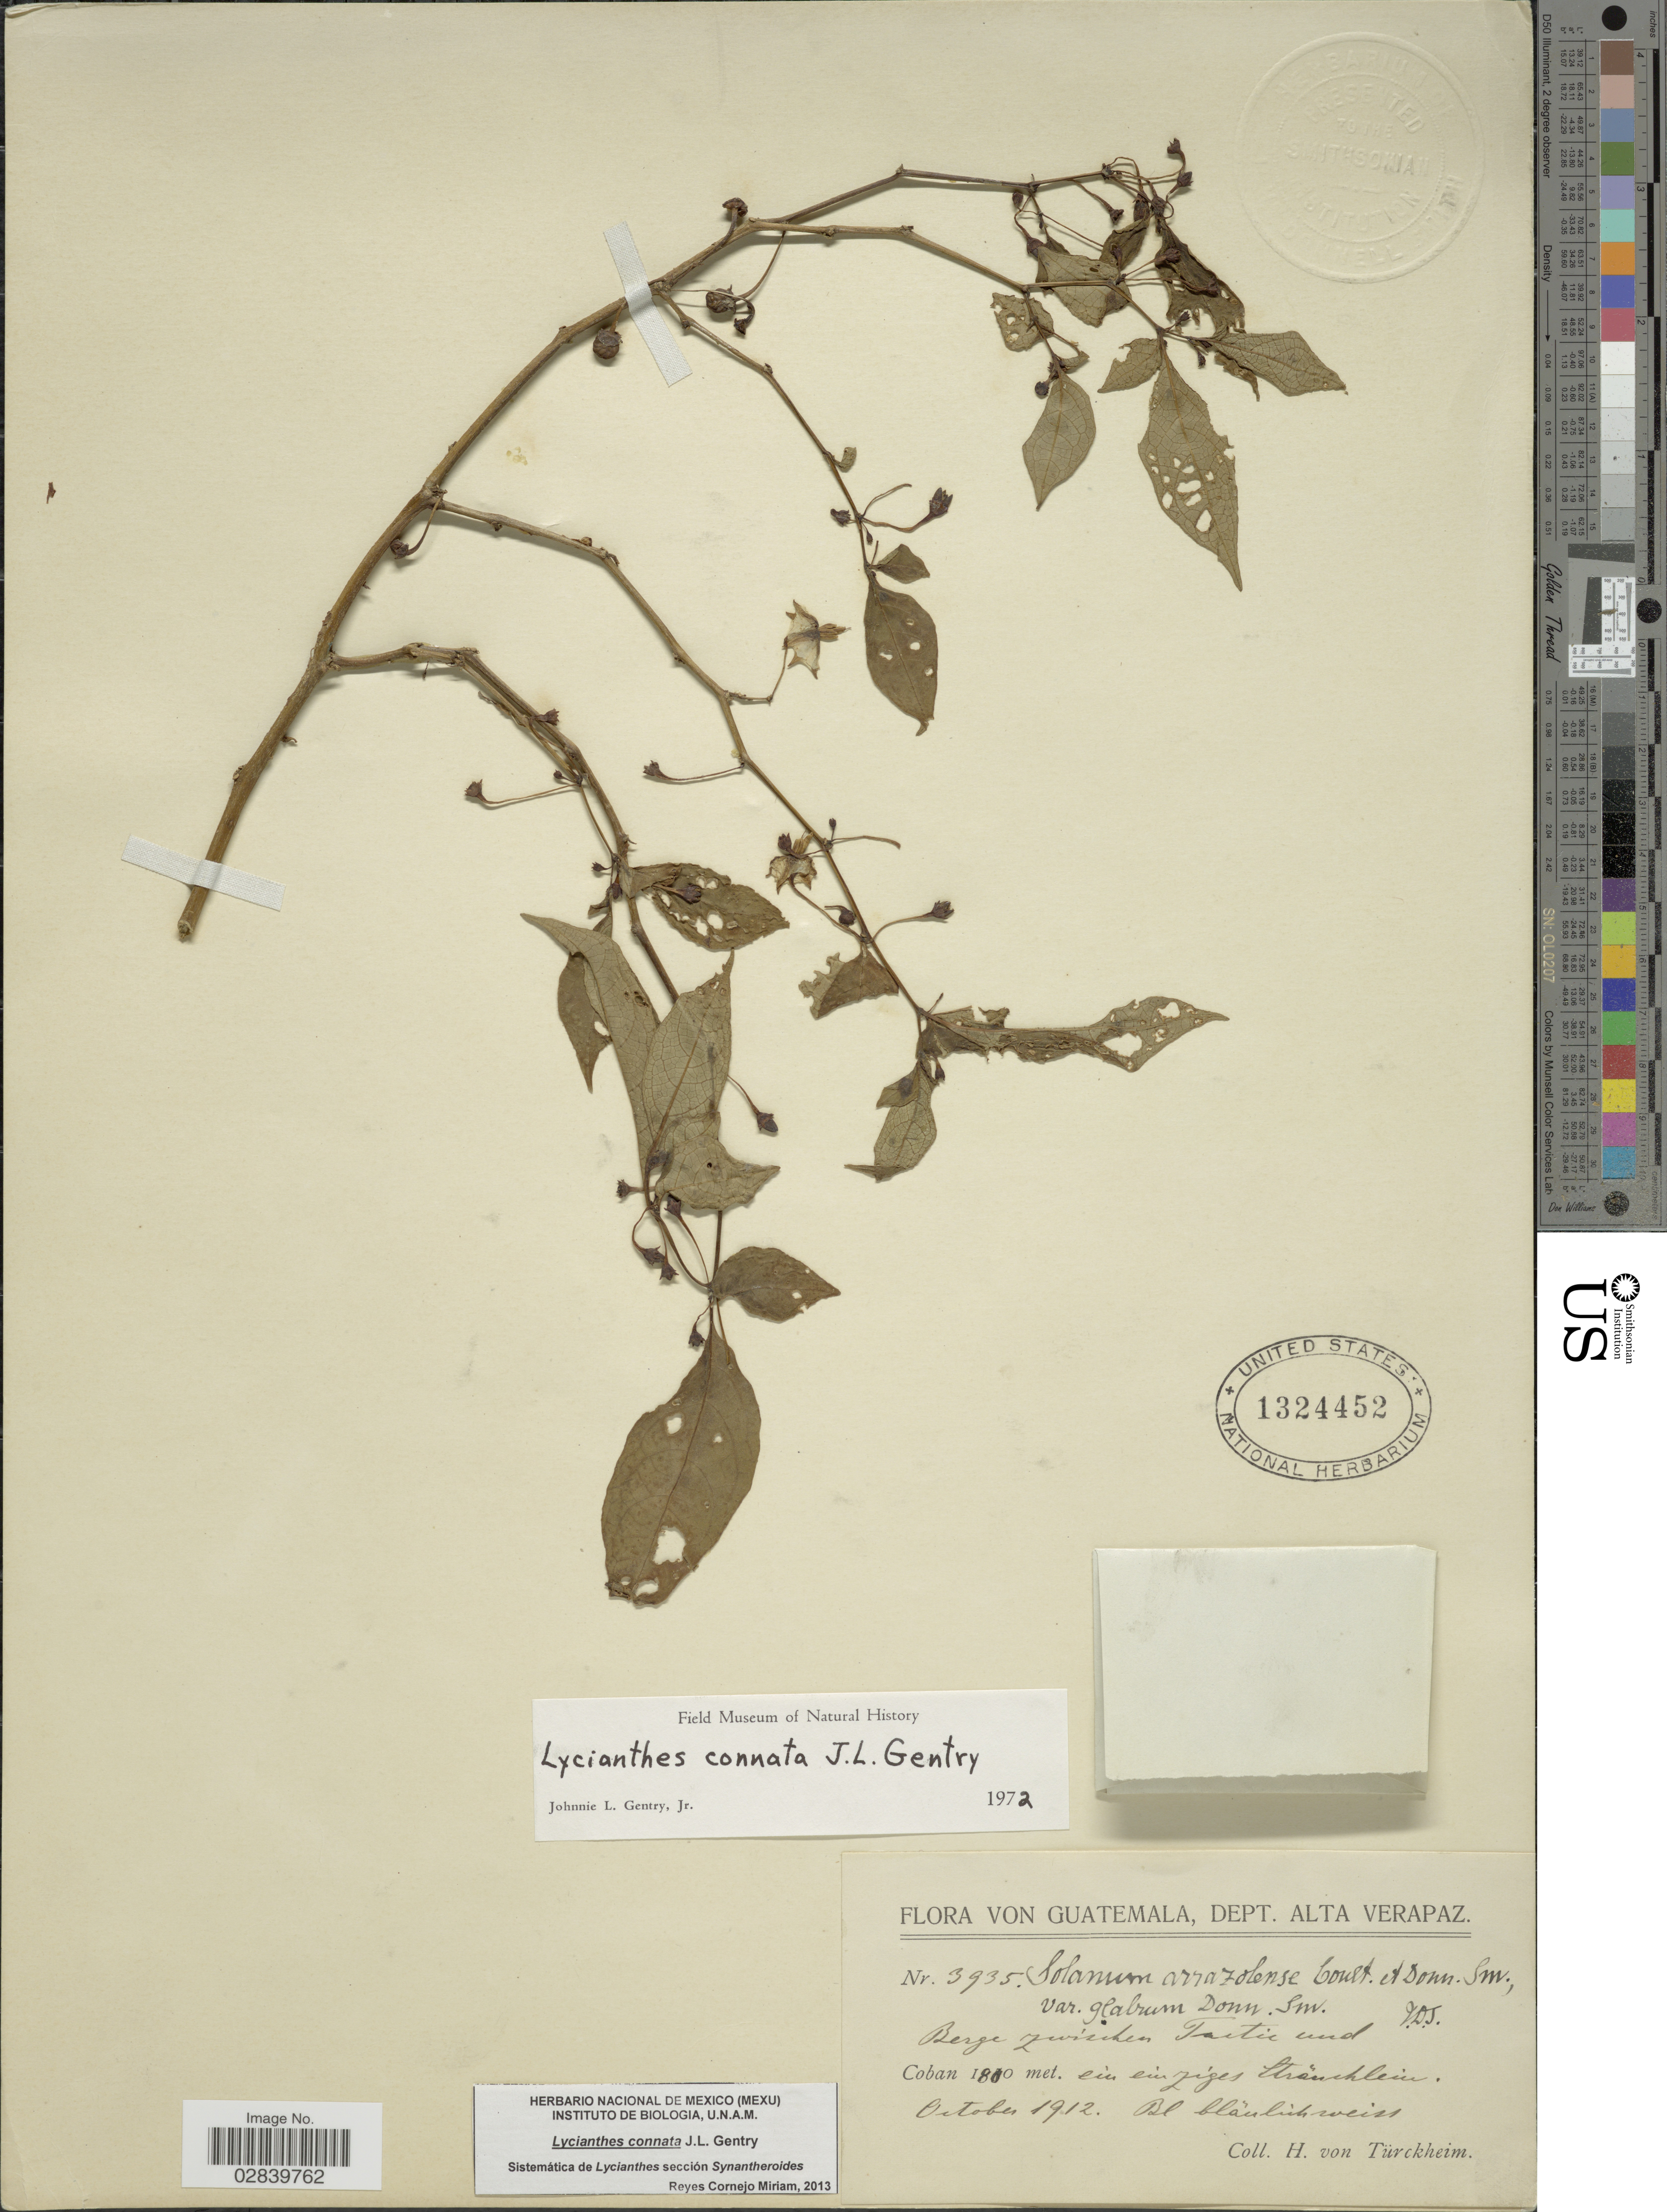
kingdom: Plantae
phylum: Tracheophyta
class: Magnoliopsida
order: Solanales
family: Solanaceae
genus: Lycianthes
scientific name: Lycianthes connata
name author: J.L. Gentry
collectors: H. von Türckheim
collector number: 3935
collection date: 1912-10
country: Guatemala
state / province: Alta Verapaz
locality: Dept. Alta Verapaz. Coban.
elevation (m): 1800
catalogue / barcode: US 1324452